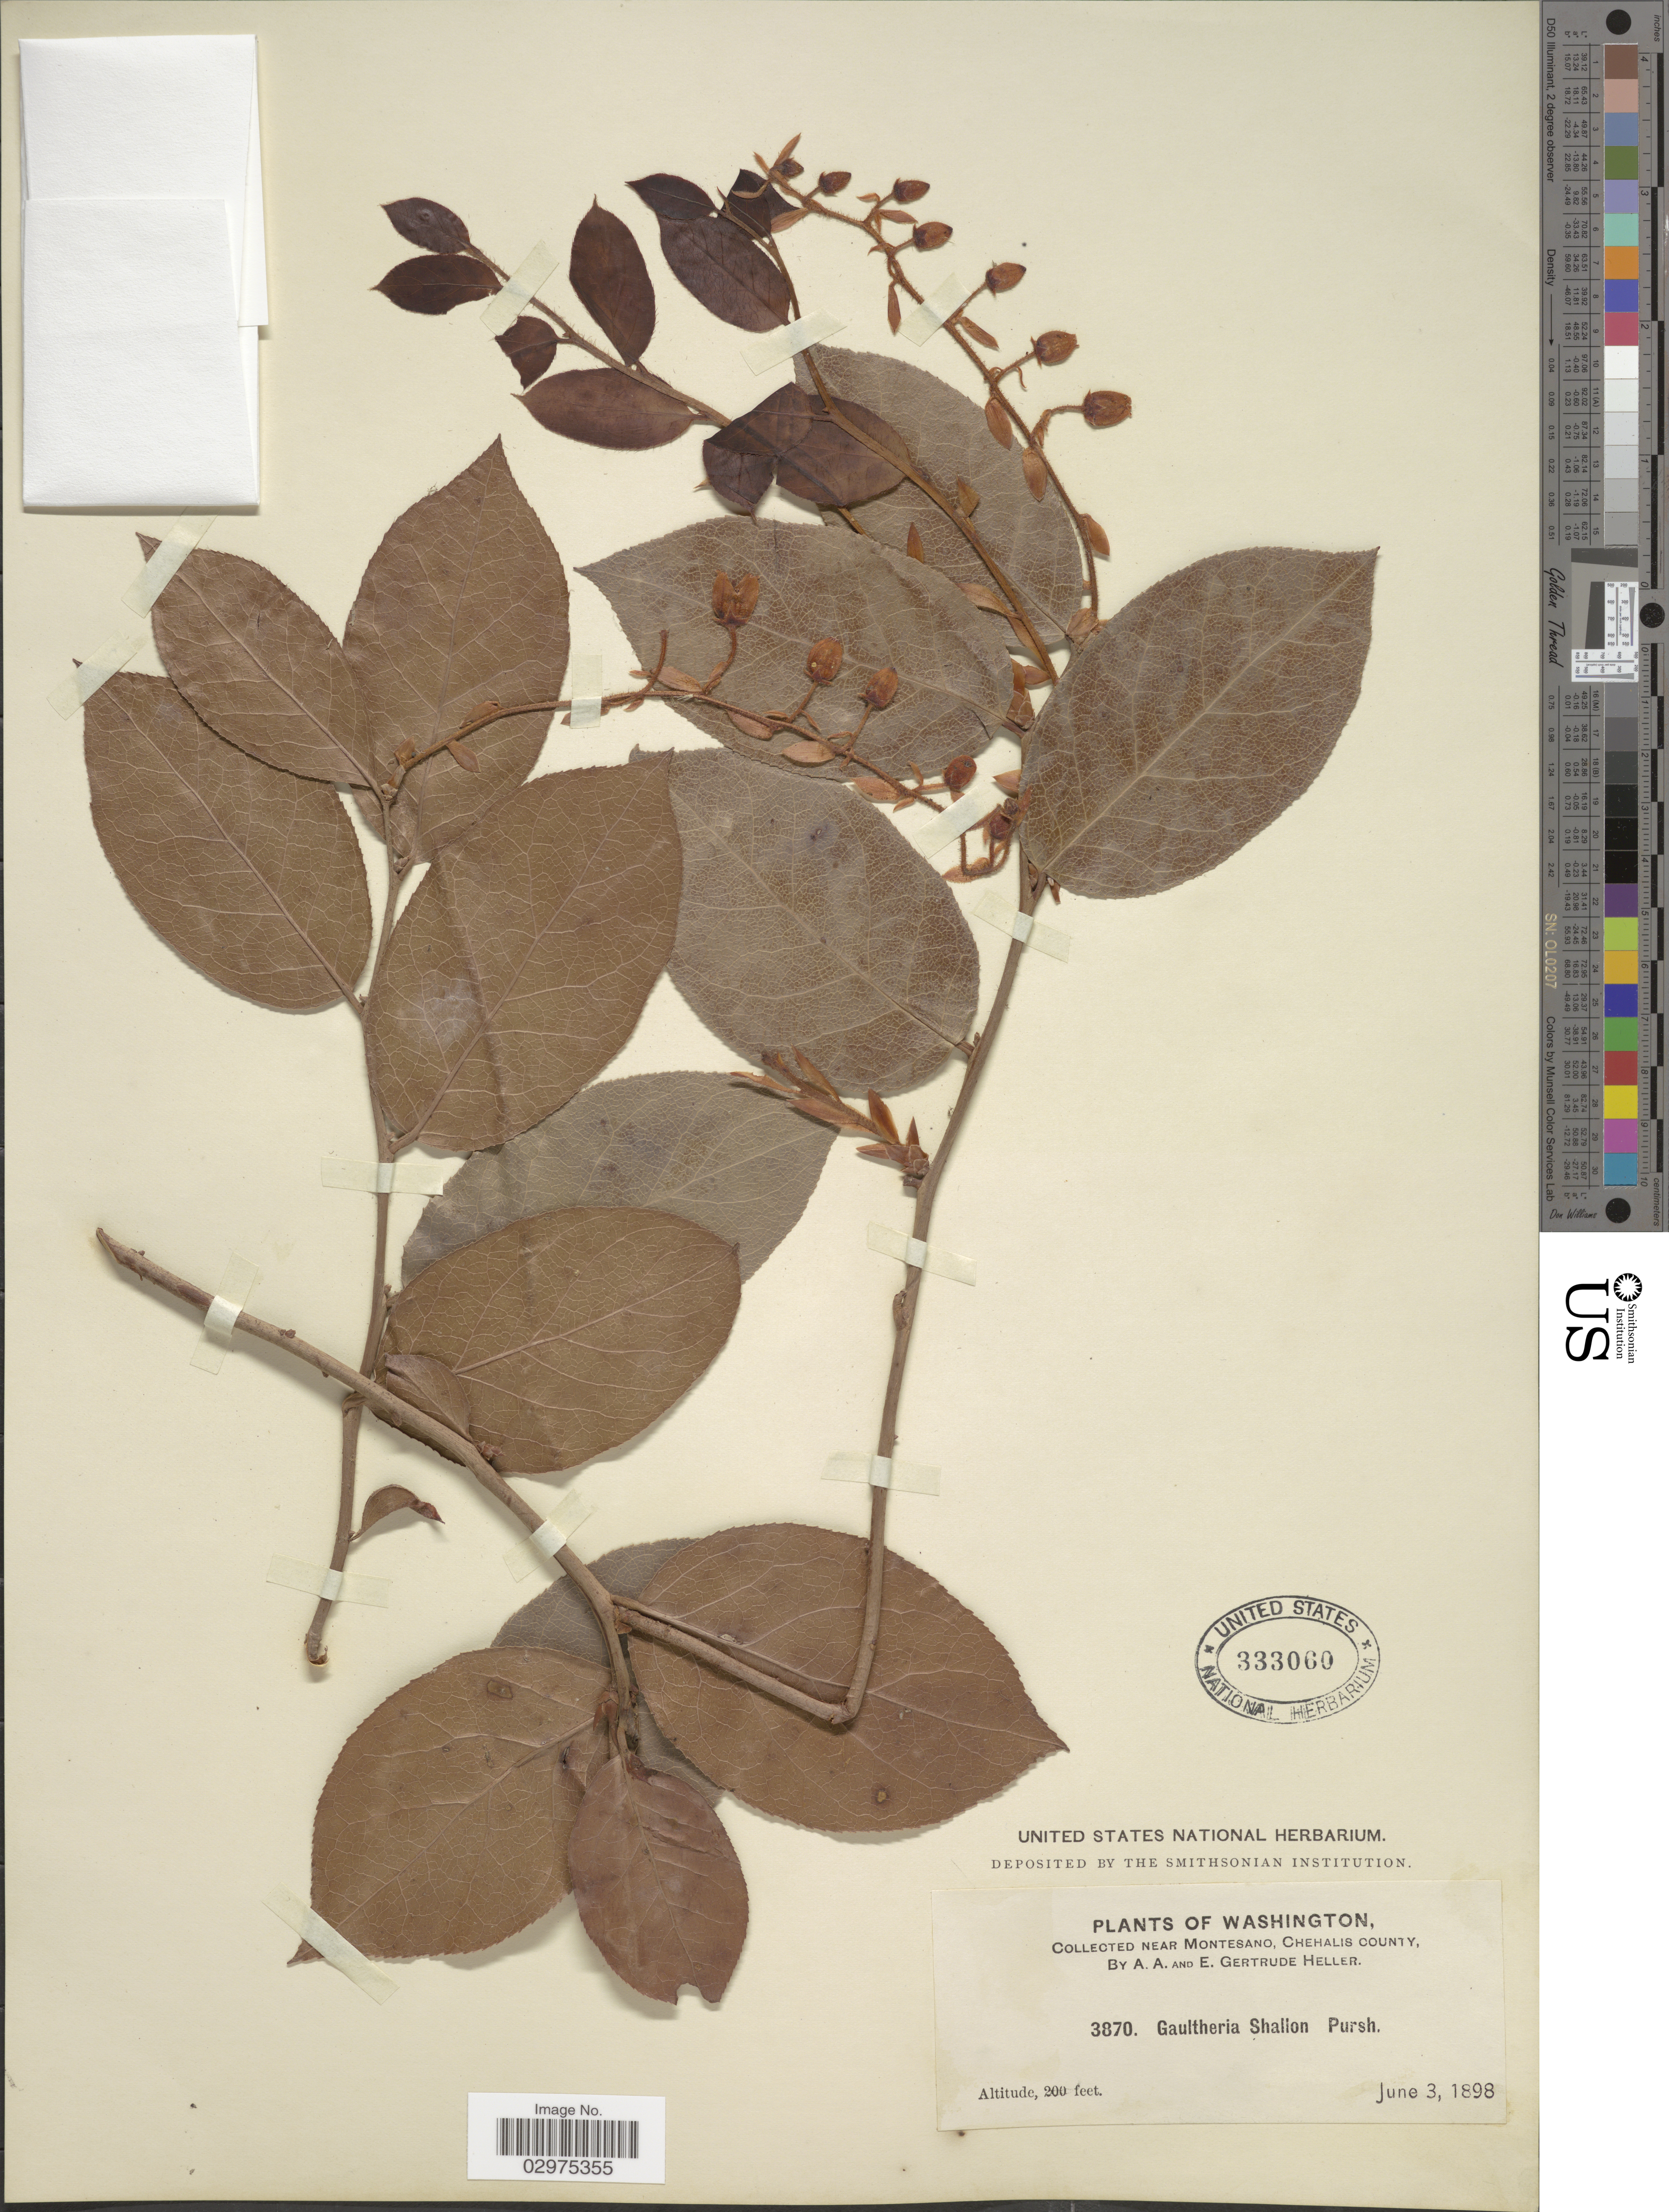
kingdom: Plantae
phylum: Tracheophyta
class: Magnoliopsida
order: Ericales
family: Ericaceae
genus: Gaultheria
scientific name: Gaultheria shallon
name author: Pursh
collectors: A. A. Heller & E. G. Heller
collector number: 3870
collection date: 1898-06-03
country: United States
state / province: Washington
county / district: Grays Harbor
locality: Near Montesano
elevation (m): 61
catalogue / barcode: US 333060